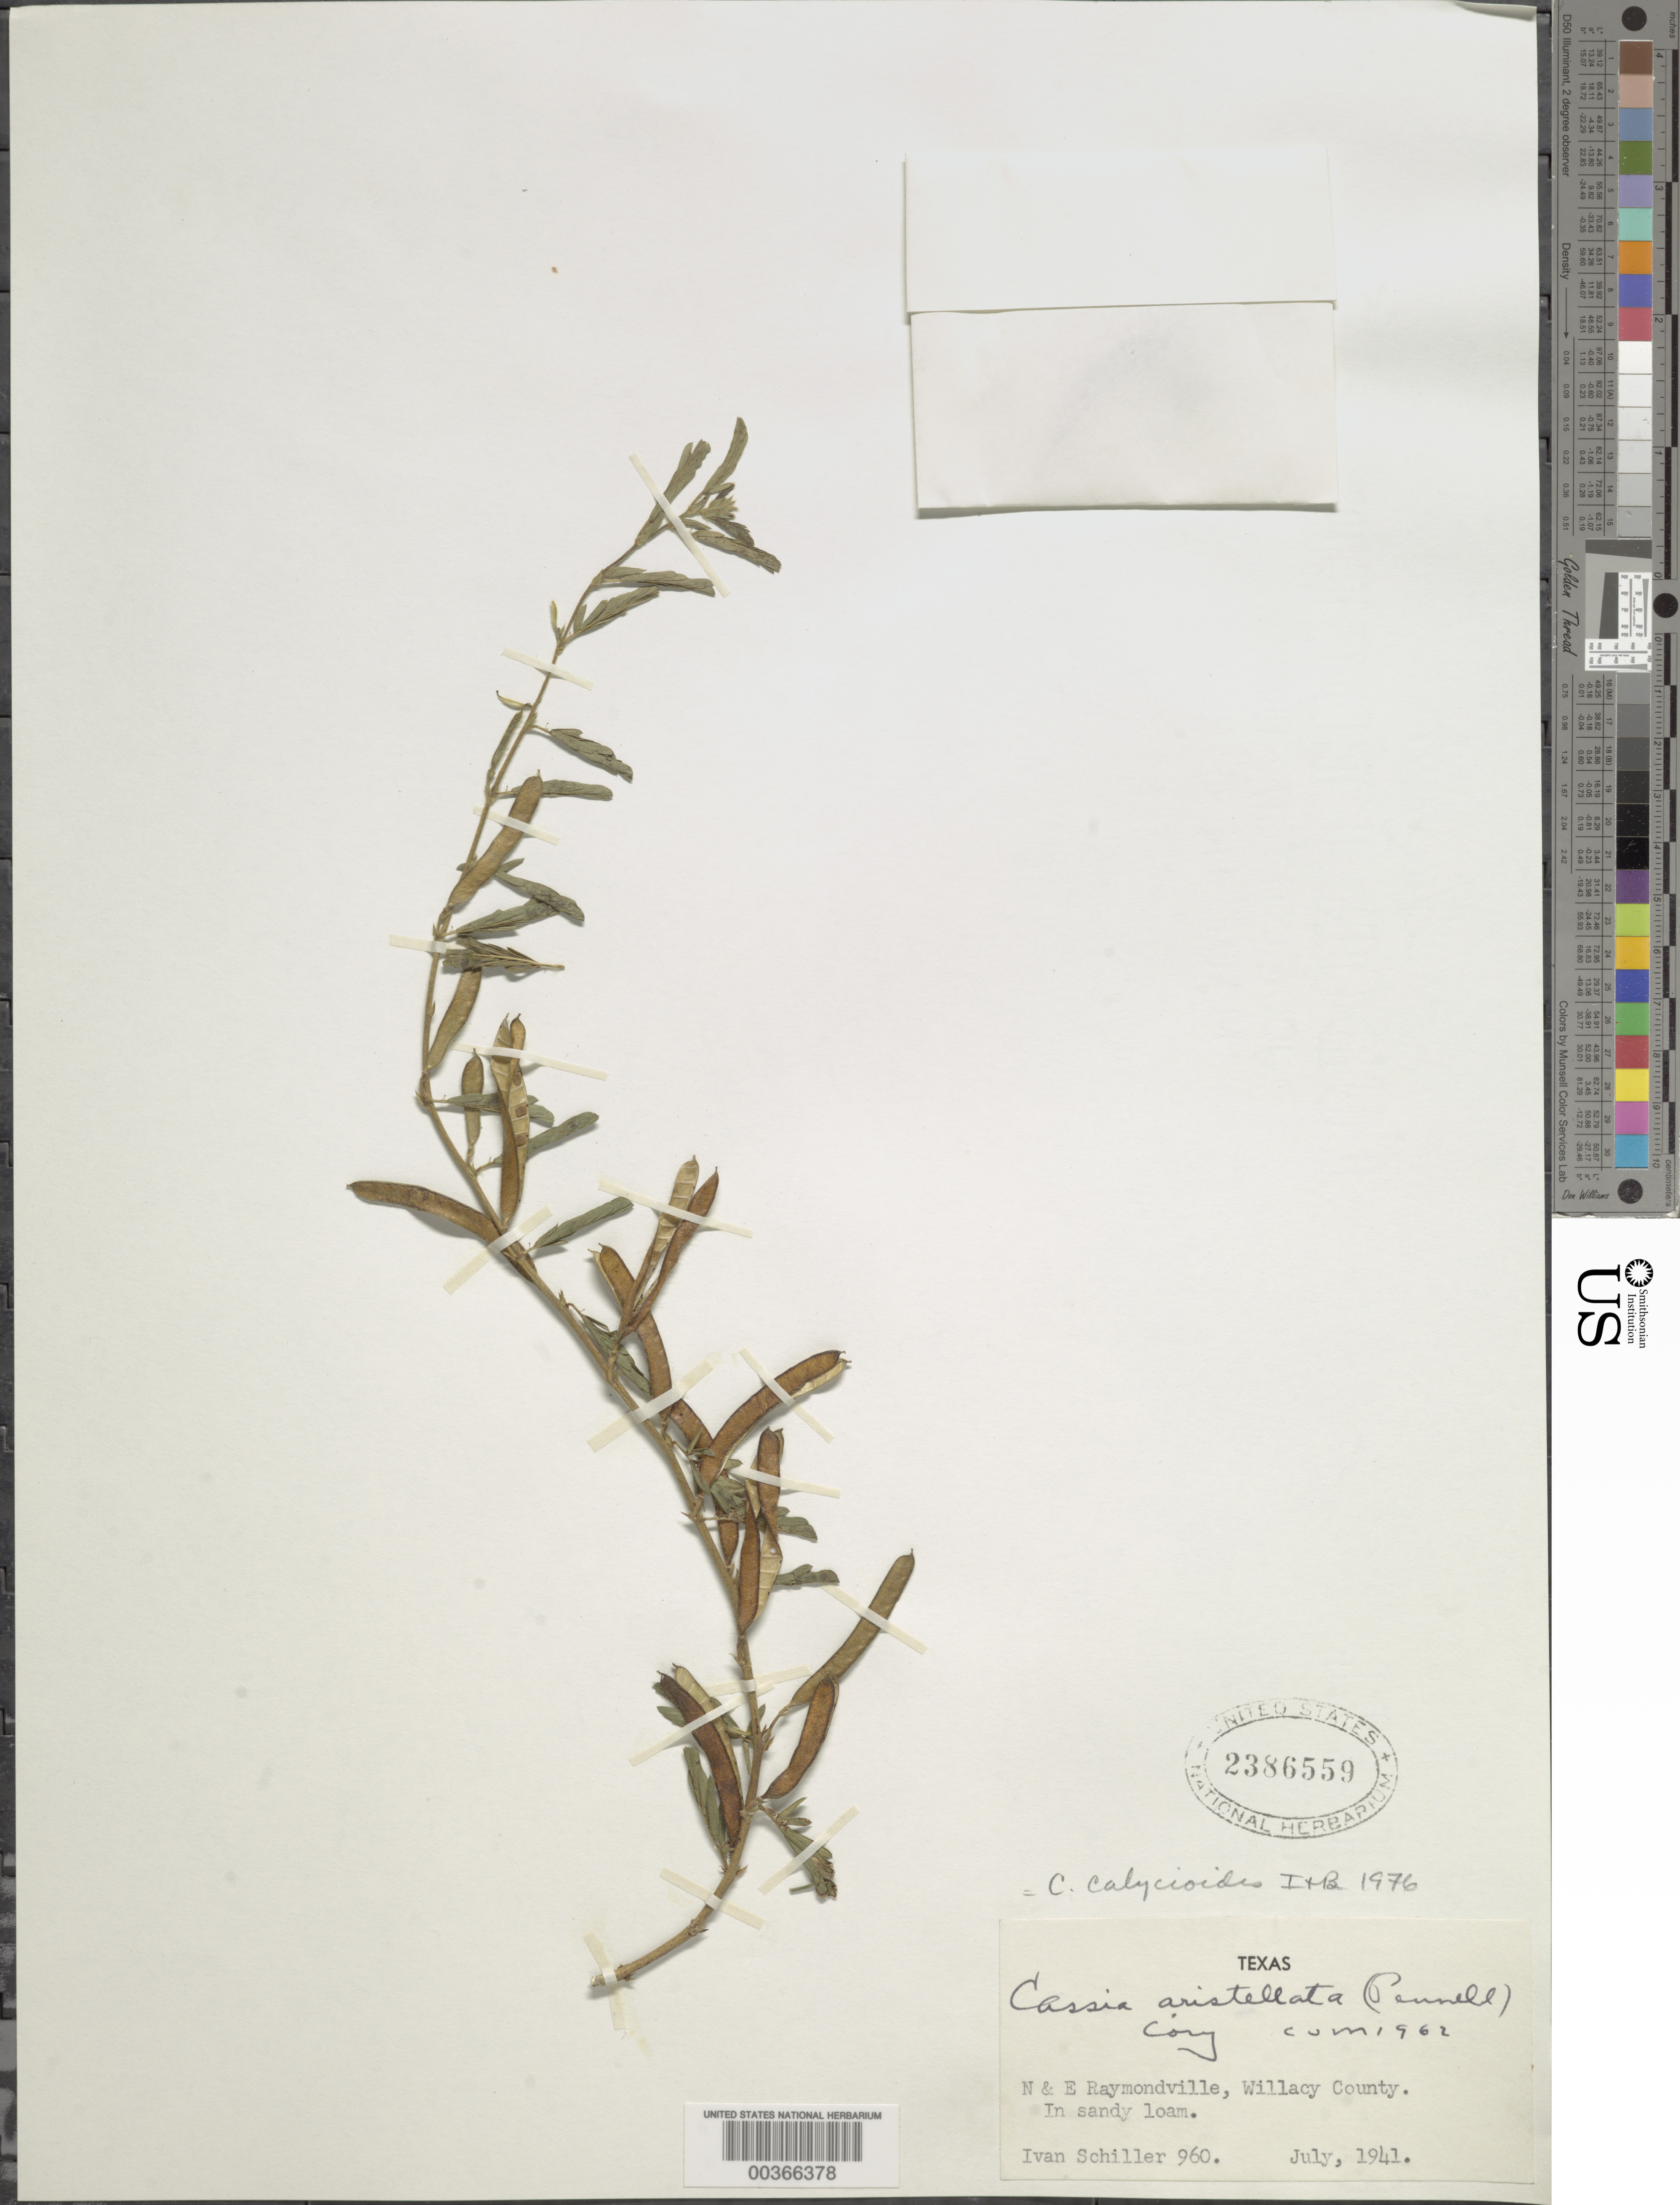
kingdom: Plantae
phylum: Tracheophyta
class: Magnoliopsida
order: Fabales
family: Fabaceae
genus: Chamaecrista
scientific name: Chamaecrista calycioides var. calycioides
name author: (Collad.) Greene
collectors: I. Schiller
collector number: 960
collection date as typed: Jul 1941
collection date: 1941-07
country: United States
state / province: Texas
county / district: Willacy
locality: N and e raymondwille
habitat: In sandy loam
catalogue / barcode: US 2386559